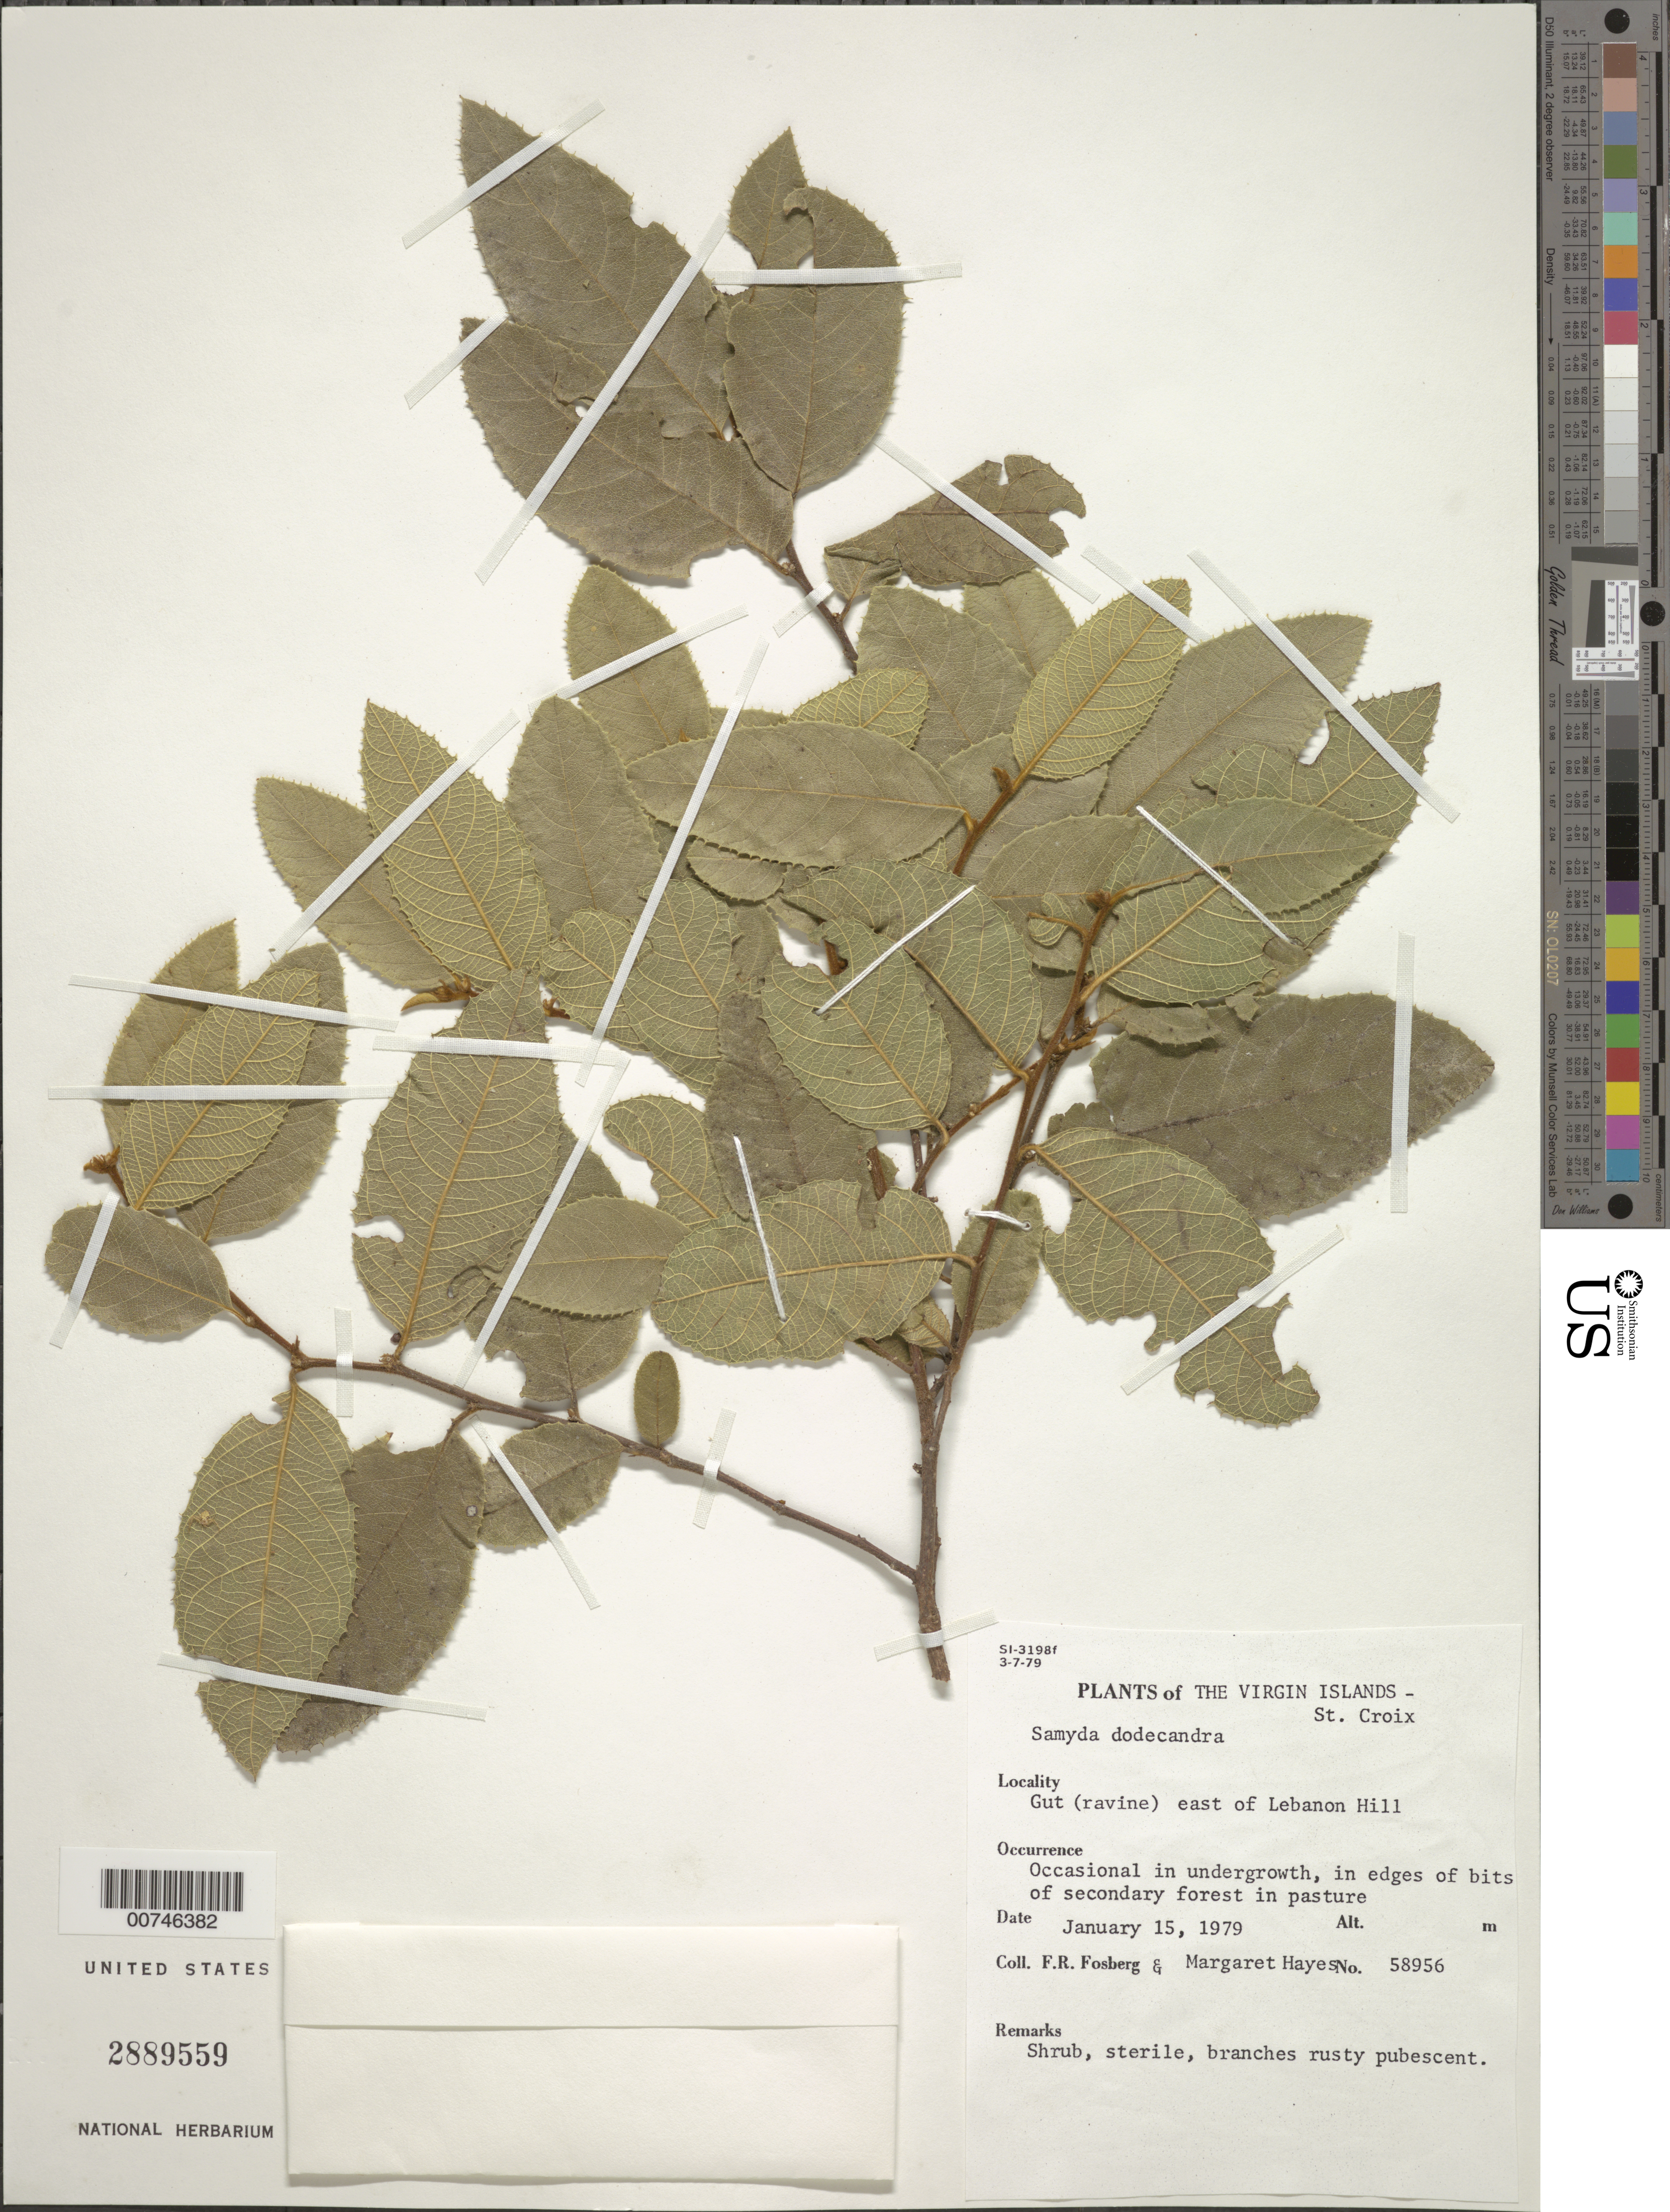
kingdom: Plantae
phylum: Tracheophyta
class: Magnoliopsida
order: Malpighiales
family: Salicaceae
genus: Casearia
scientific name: Casearia dodecandra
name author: (Jacq.) T. Samar. & M.H. Alford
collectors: F. R. Fosberg & M. Hayes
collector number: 58956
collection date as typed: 15 Jan 1979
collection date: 1979-01-15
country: U.S. Virgin Islands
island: St. Croix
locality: Gut (ravine) east of Lebanon Hill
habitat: In edges of bits of secondary forest in pasture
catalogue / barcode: US 2889559